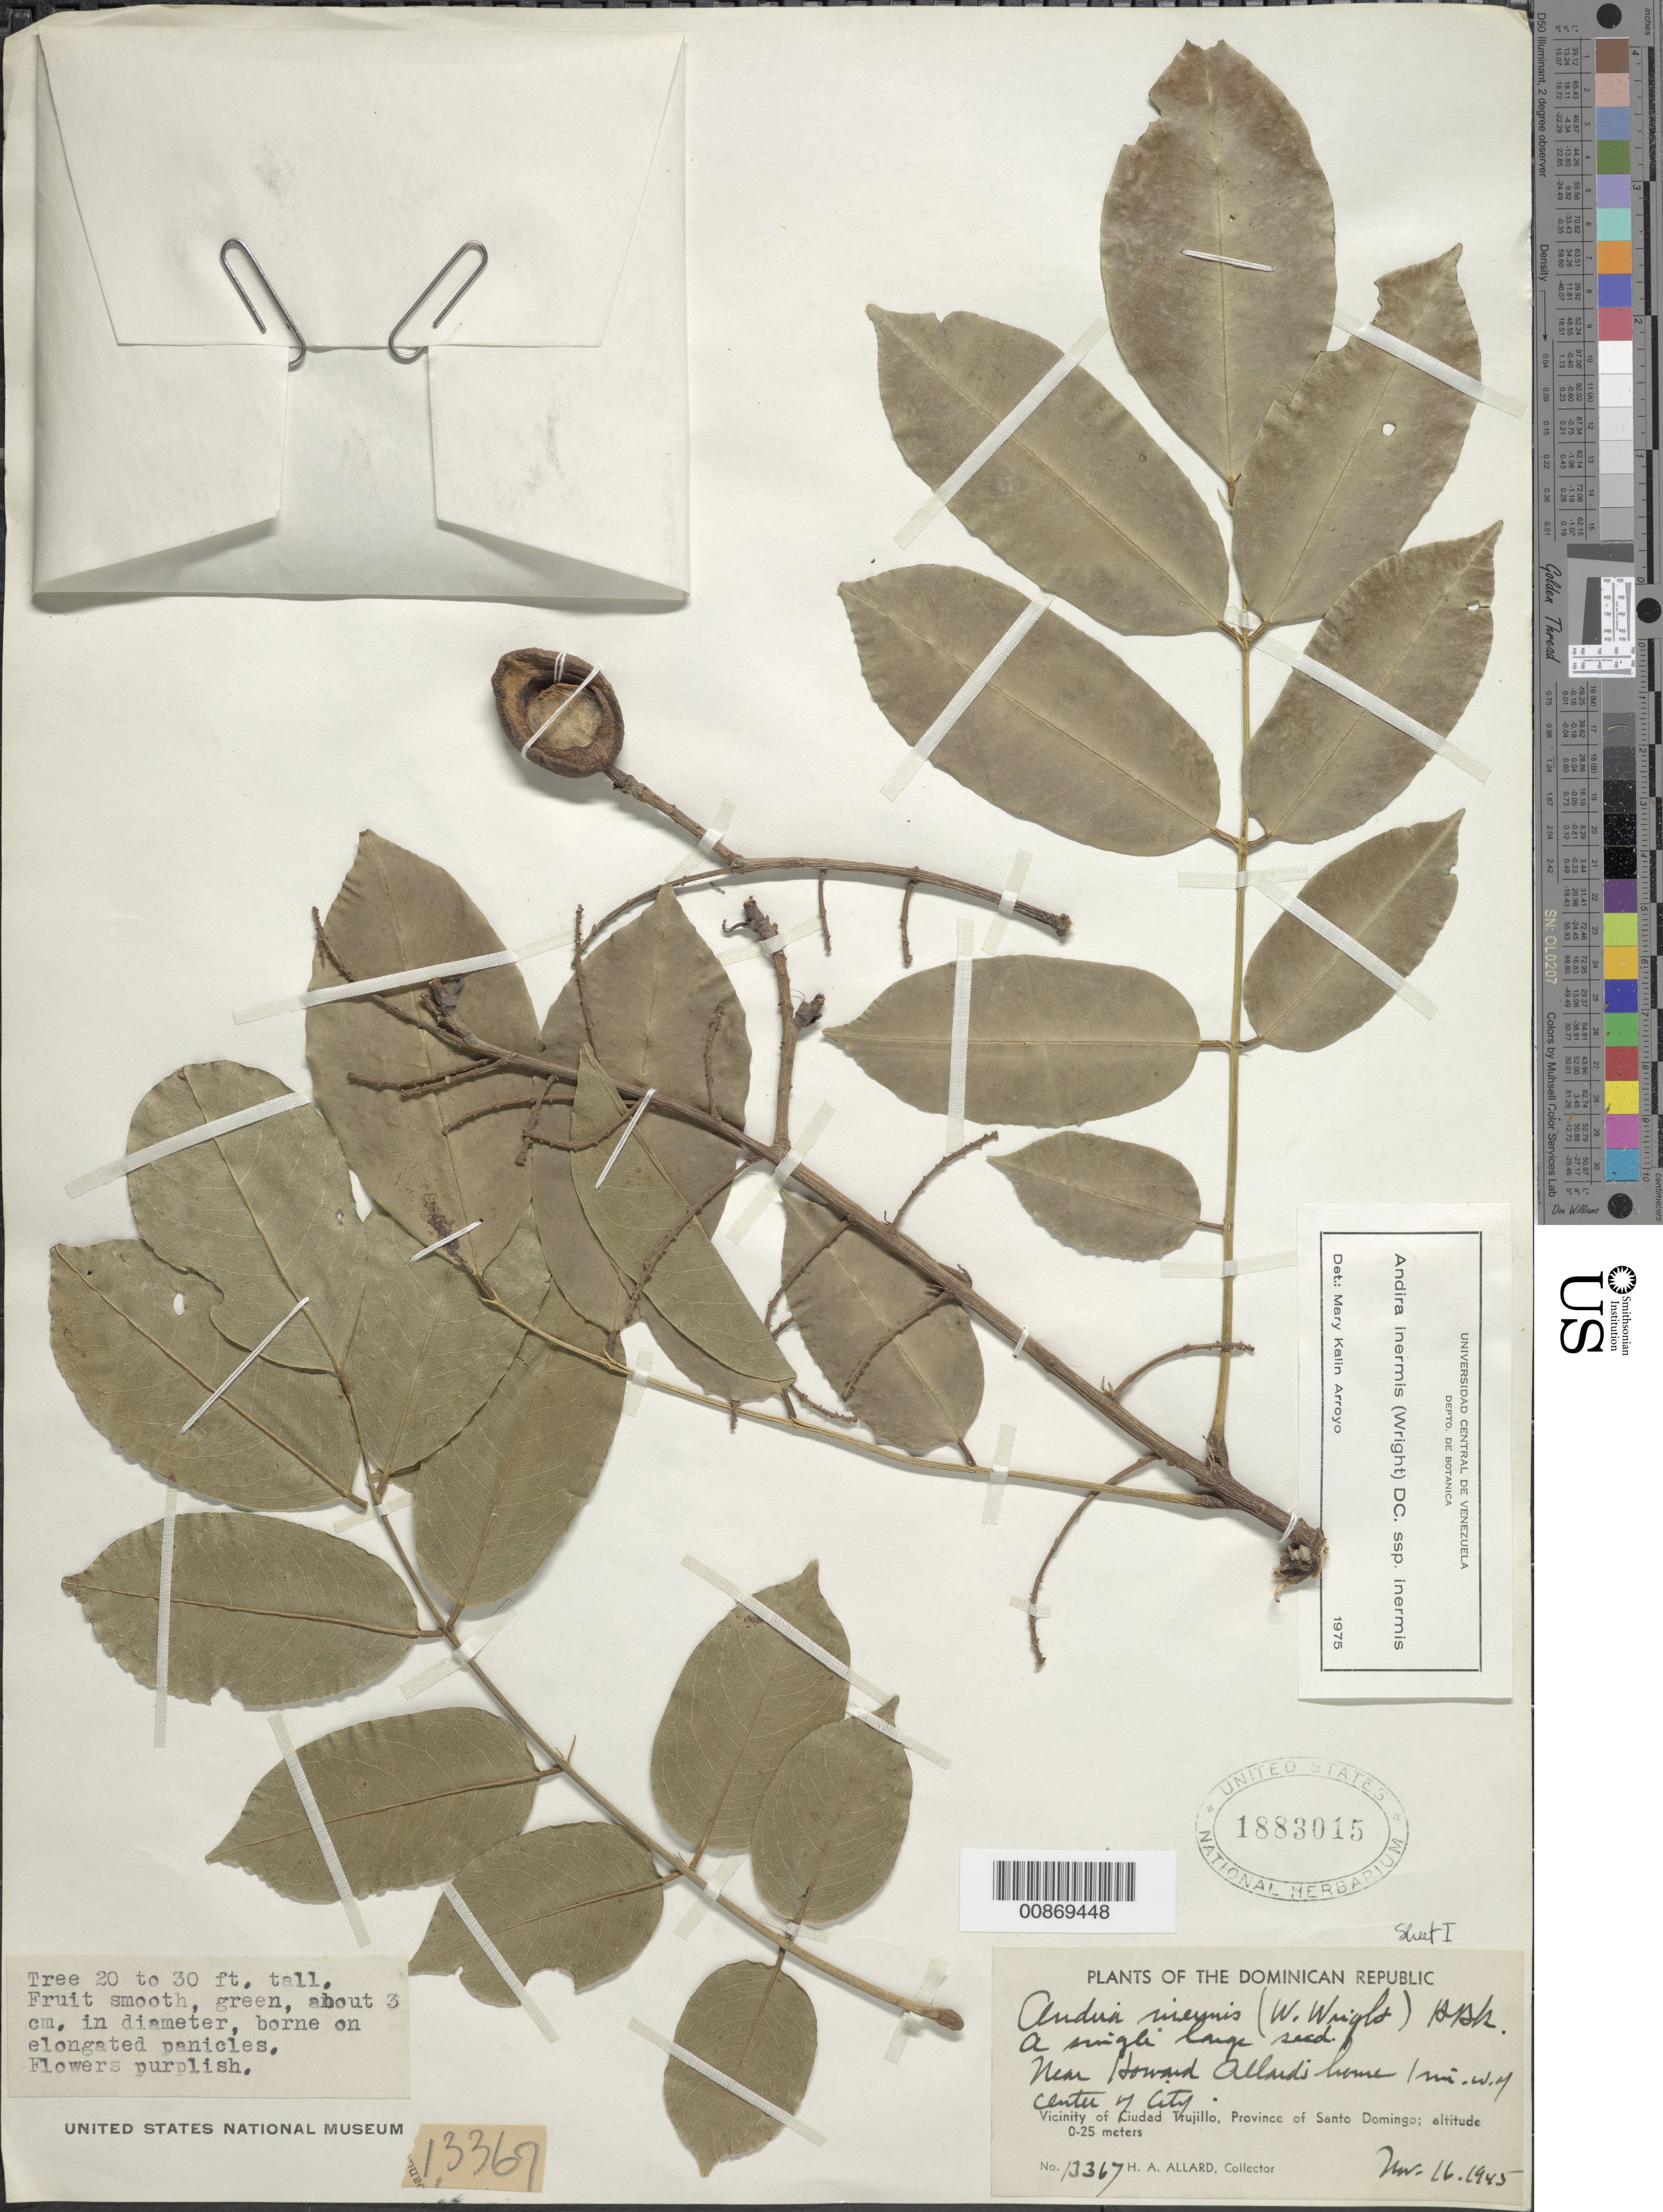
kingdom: Plantae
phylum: Tracheophyta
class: Magnoliopsida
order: Fabales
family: Fabaceae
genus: Andira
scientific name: Andira inermis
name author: (W. Wright) Kunth ex DC.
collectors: H. A. Allard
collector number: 13367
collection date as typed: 16 Nov 1945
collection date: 1945-11-16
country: Dominican Republic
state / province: Distrito Nacional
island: Hispaniola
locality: Vicinity of Ciudad Trujillo, Province of Santo Domingo (obsolete). Near Howard Allard's home, 1 mi. W of center of city.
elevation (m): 0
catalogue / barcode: US 1883015